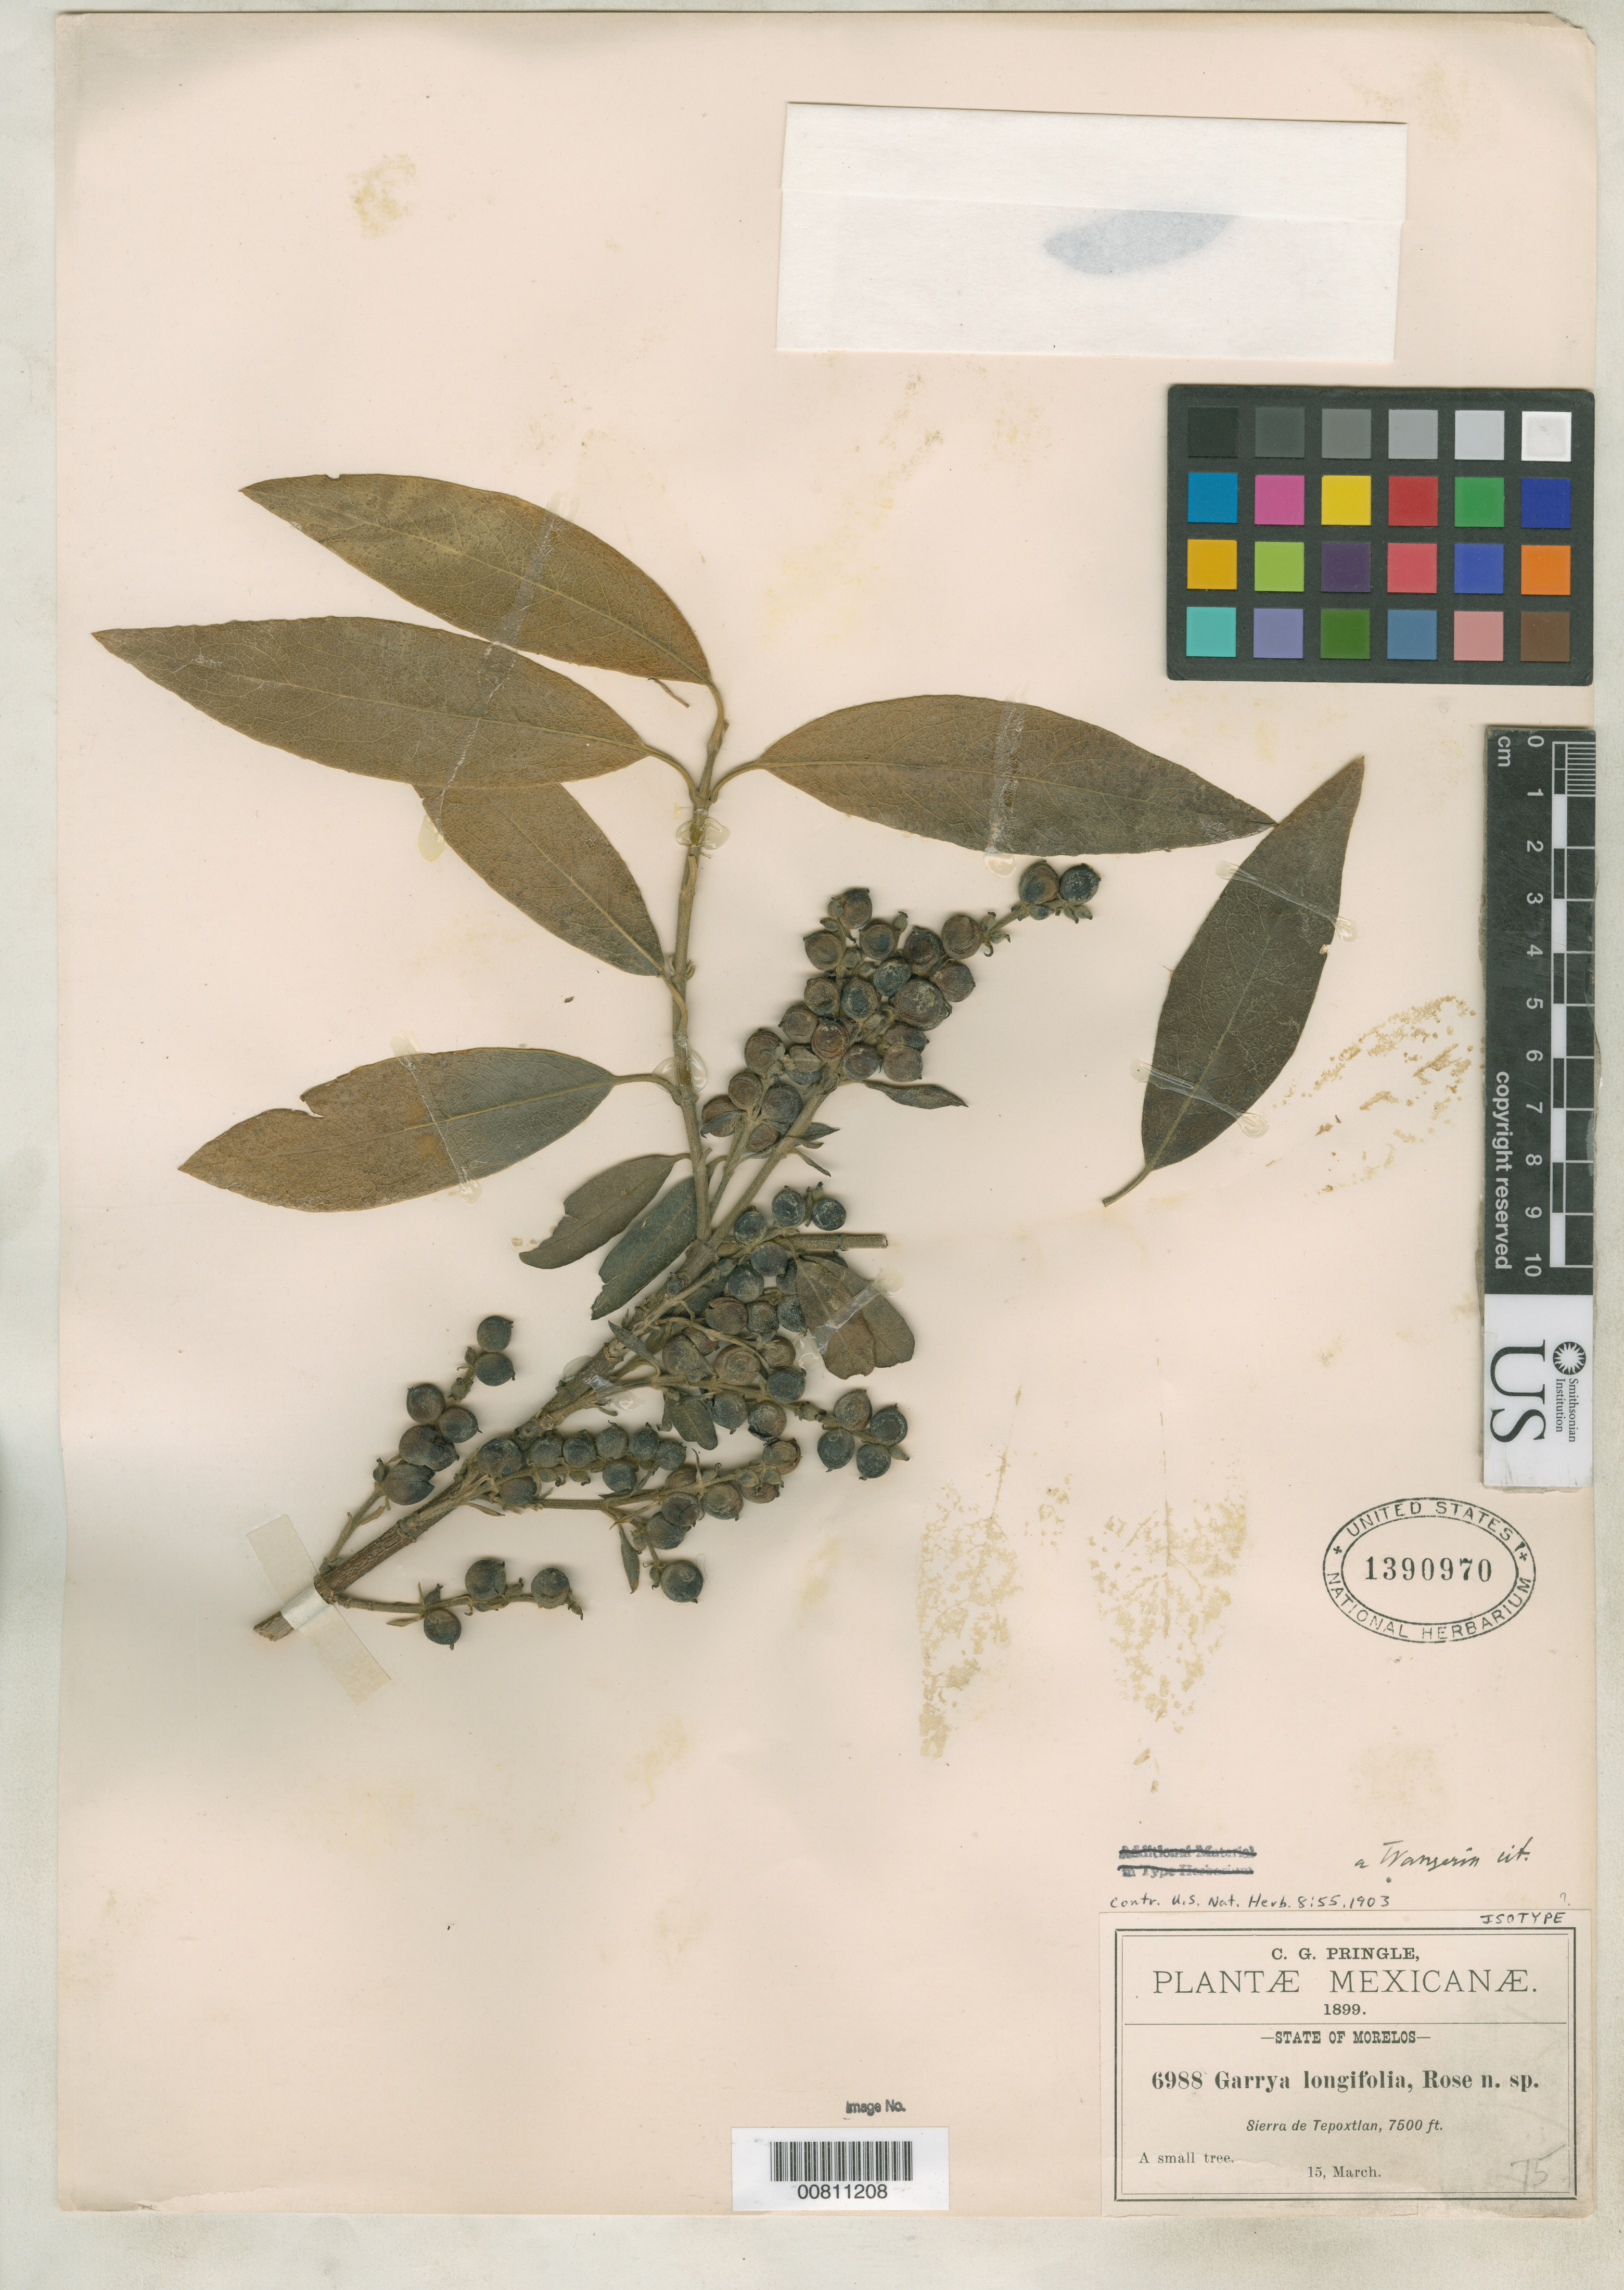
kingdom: Plantae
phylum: Tracheophyta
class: Magnoliopsida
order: Garryales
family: Garryaceae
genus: Garrya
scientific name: Garrya longifolia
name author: Rose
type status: Isotype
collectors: C. G. Pringle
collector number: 6988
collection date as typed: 15 Mar 1899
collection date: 1899-03-15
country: Mexico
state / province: Morelos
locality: Sierra de Tepoxtlan.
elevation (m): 2377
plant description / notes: Presumably an isotype, although it is not clear whether either or both of 2 US sheets should be considered "holotype".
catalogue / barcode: US 1390970